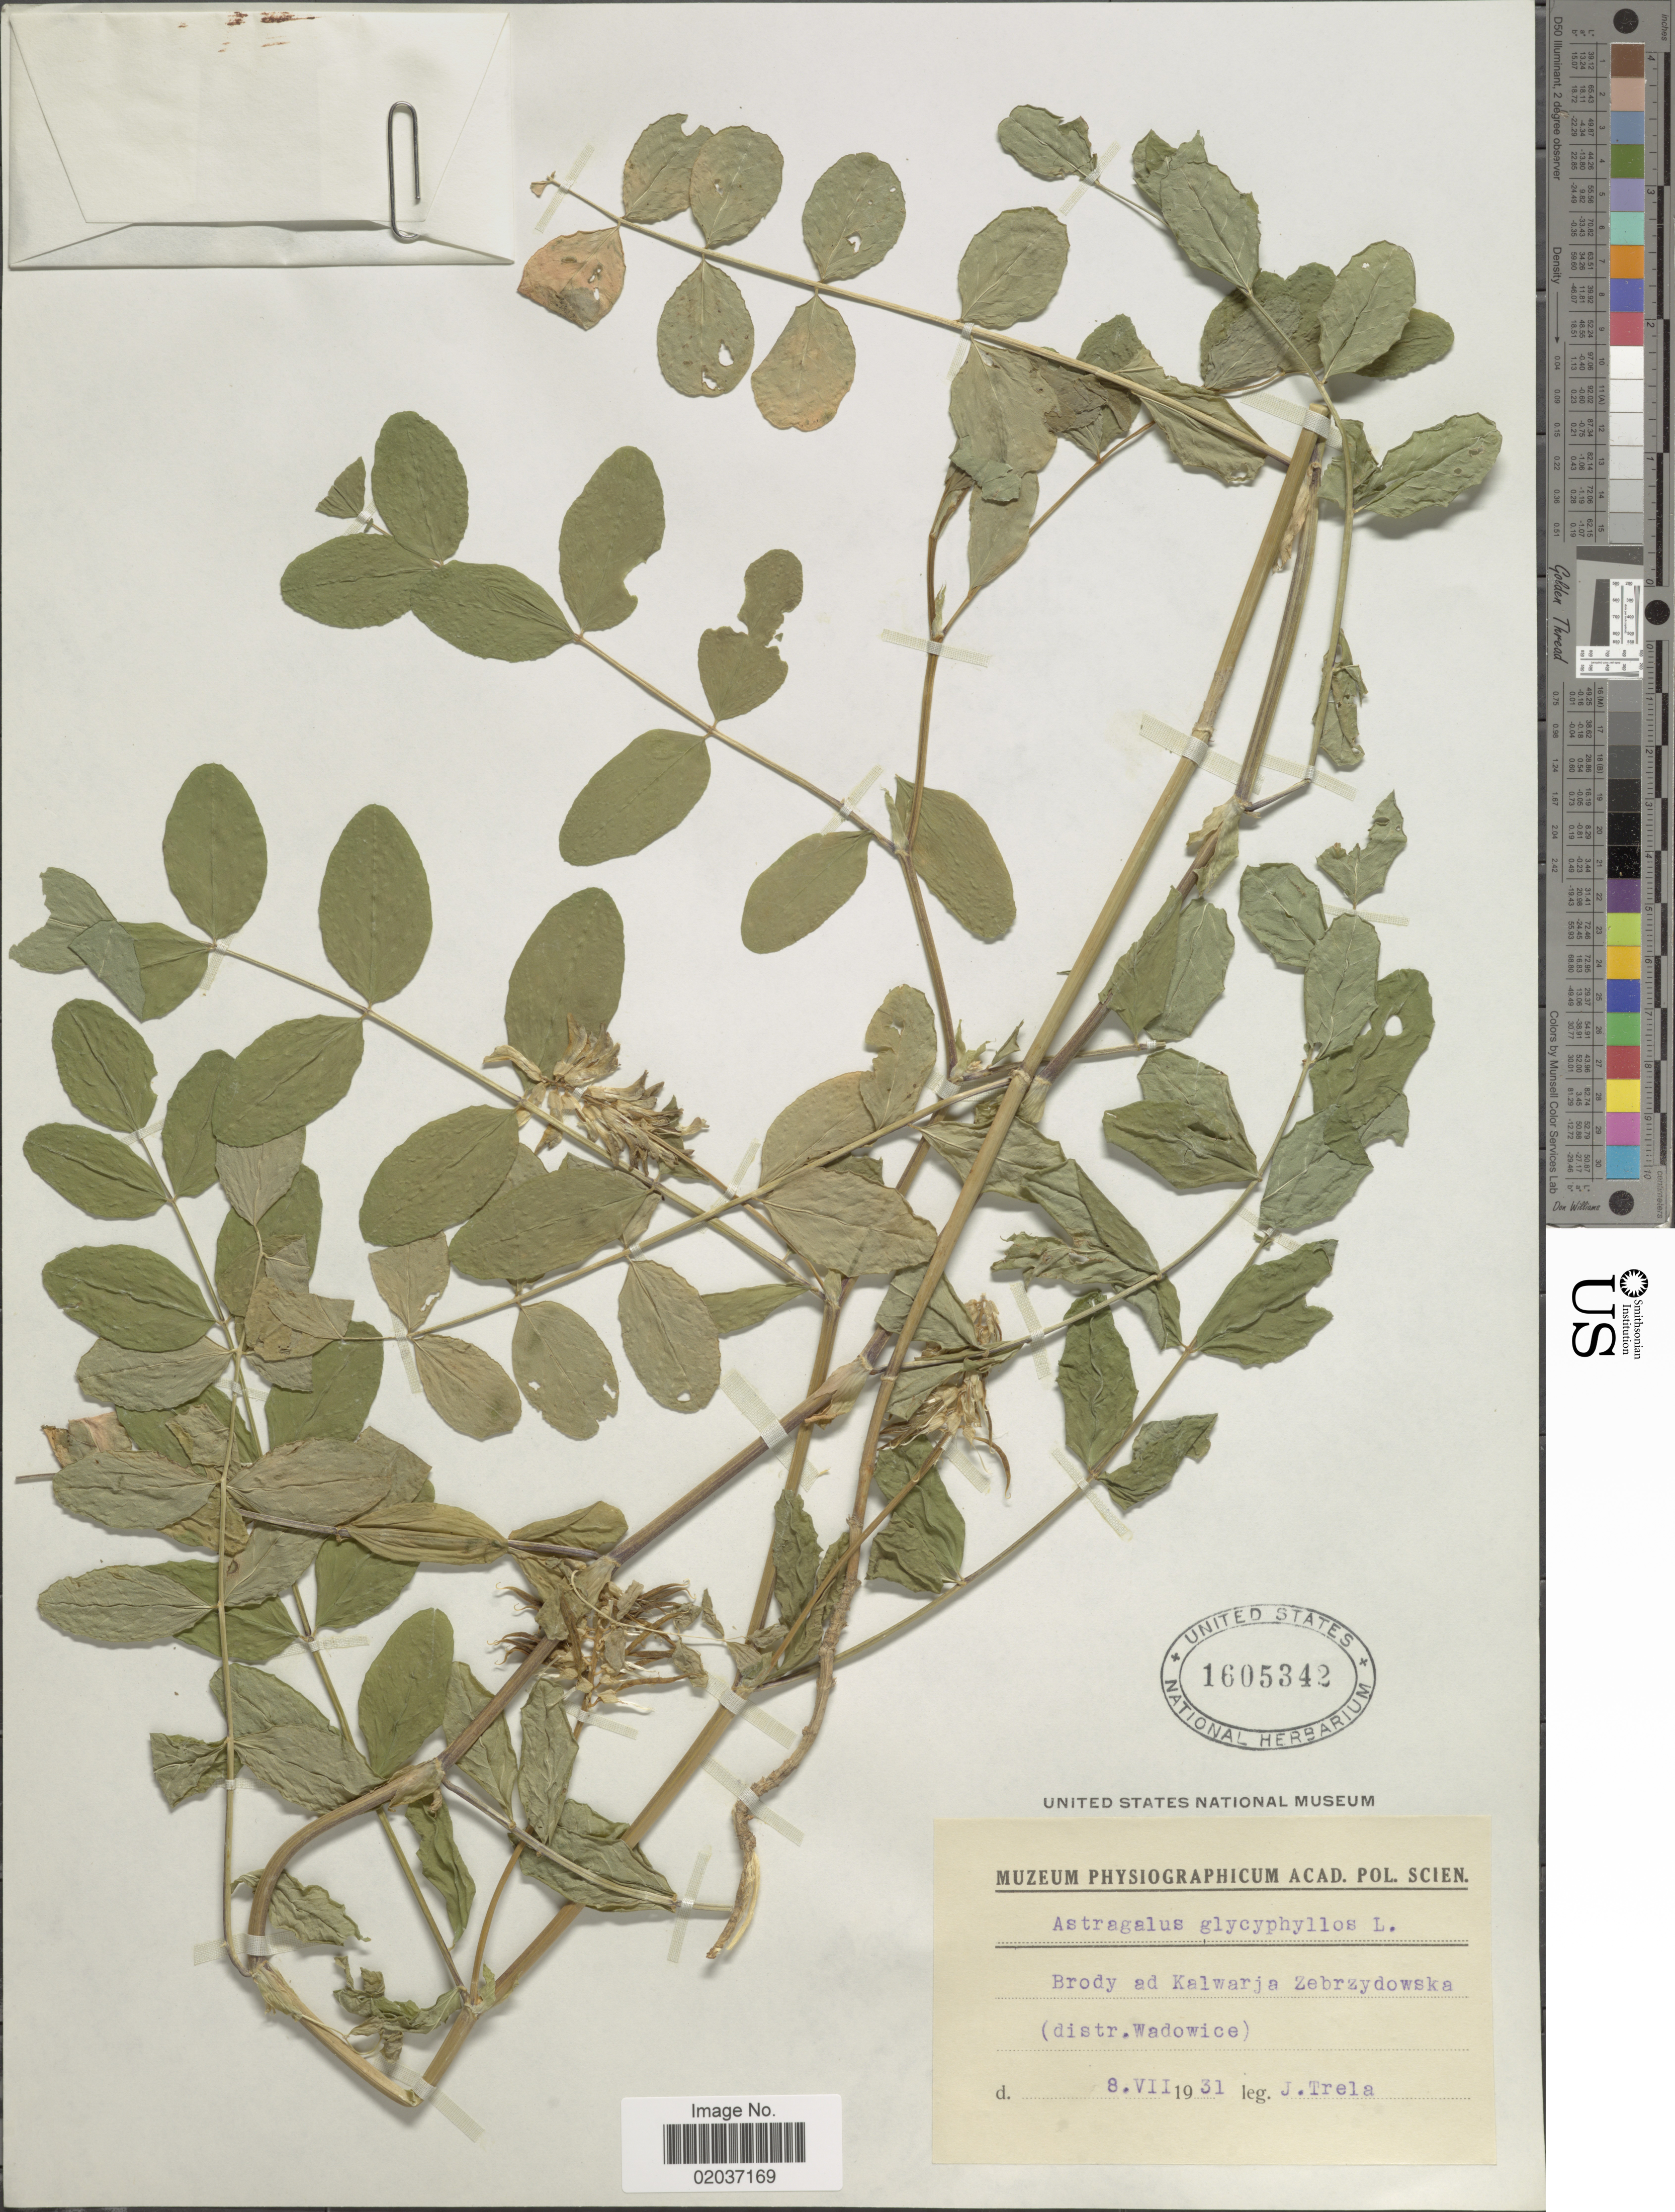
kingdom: Plantae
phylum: Tracheophyta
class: Magnoliopsida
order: Fabales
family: Fabaceae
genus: Astragalus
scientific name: Astragalus glycyphyllos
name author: L.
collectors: J. Trela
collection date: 1931-07-08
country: Poland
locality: Brody ad Kalwarja Zebrzydowska (distr. Wadowice).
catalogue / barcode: US 1605342